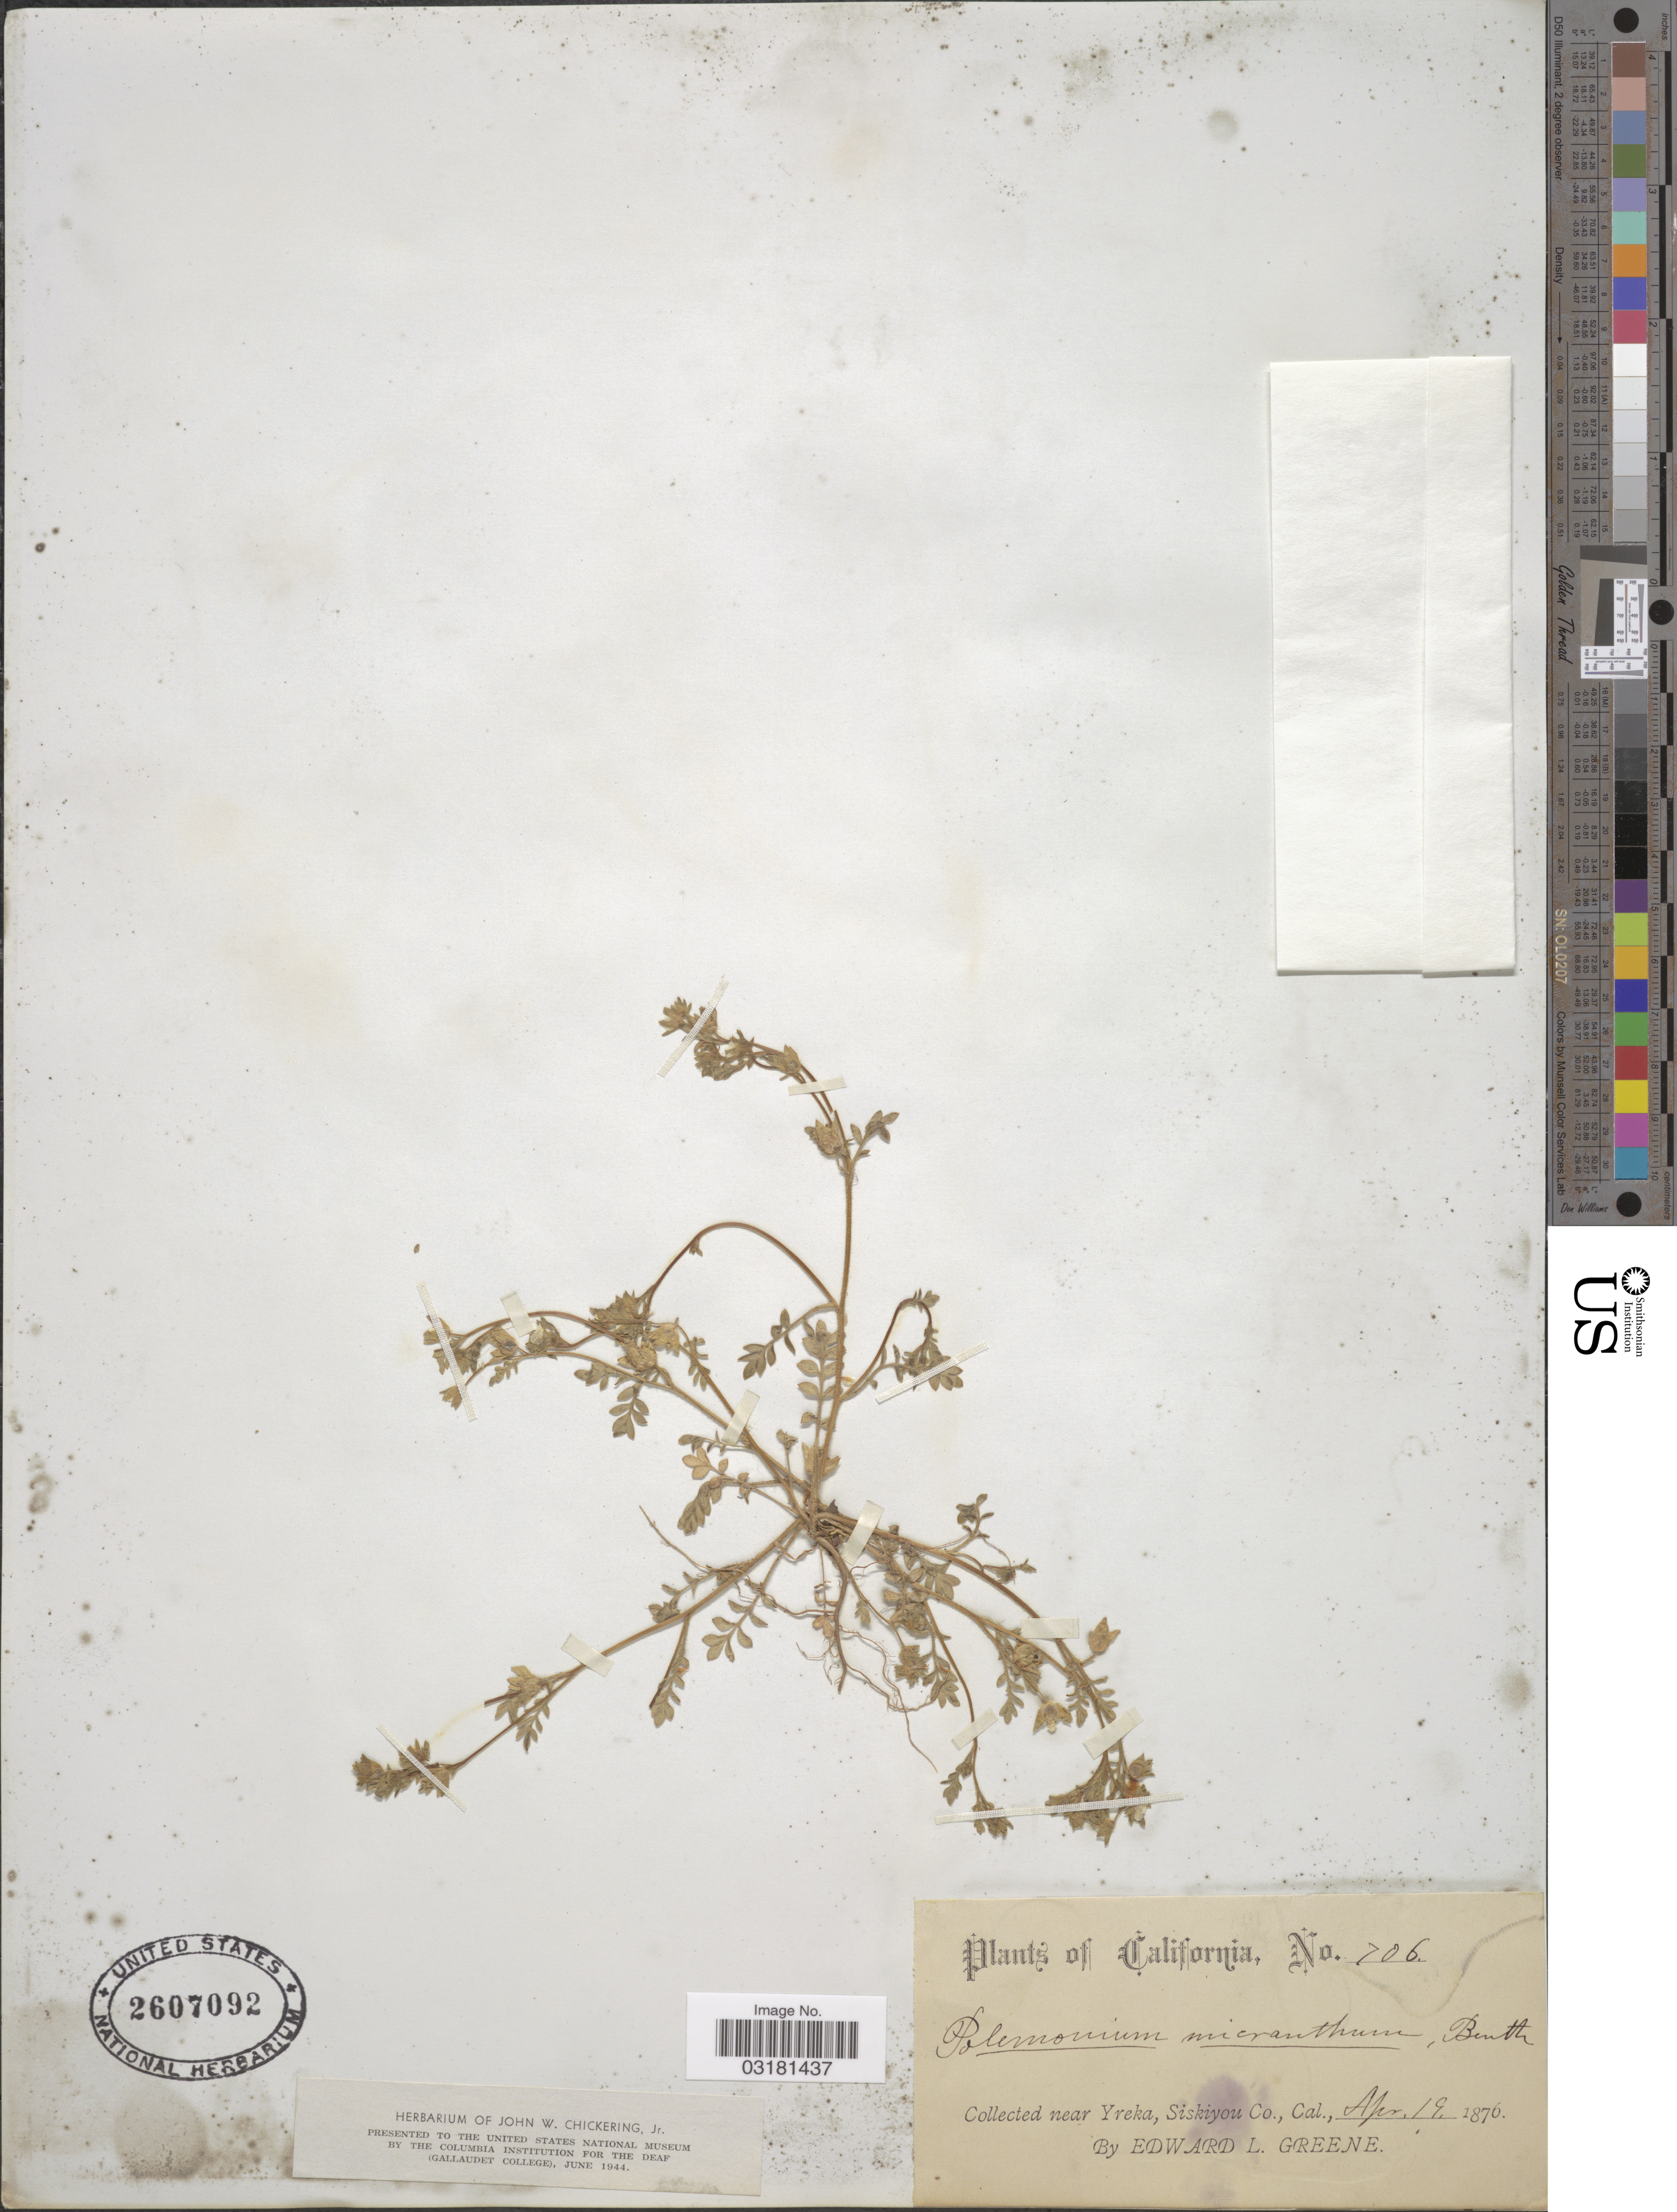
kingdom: Plantae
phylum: Tracheophyta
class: Magnoliopsida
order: Ericales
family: Polemoniaceae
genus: Polemonium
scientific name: Polemonium micranthum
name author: Benth.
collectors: E. L. Greene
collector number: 706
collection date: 1876-04-19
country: United States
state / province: California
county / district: Siskiyou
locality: Near Yreka, Siskiyou Co., Cal.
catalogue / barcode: US 2607092